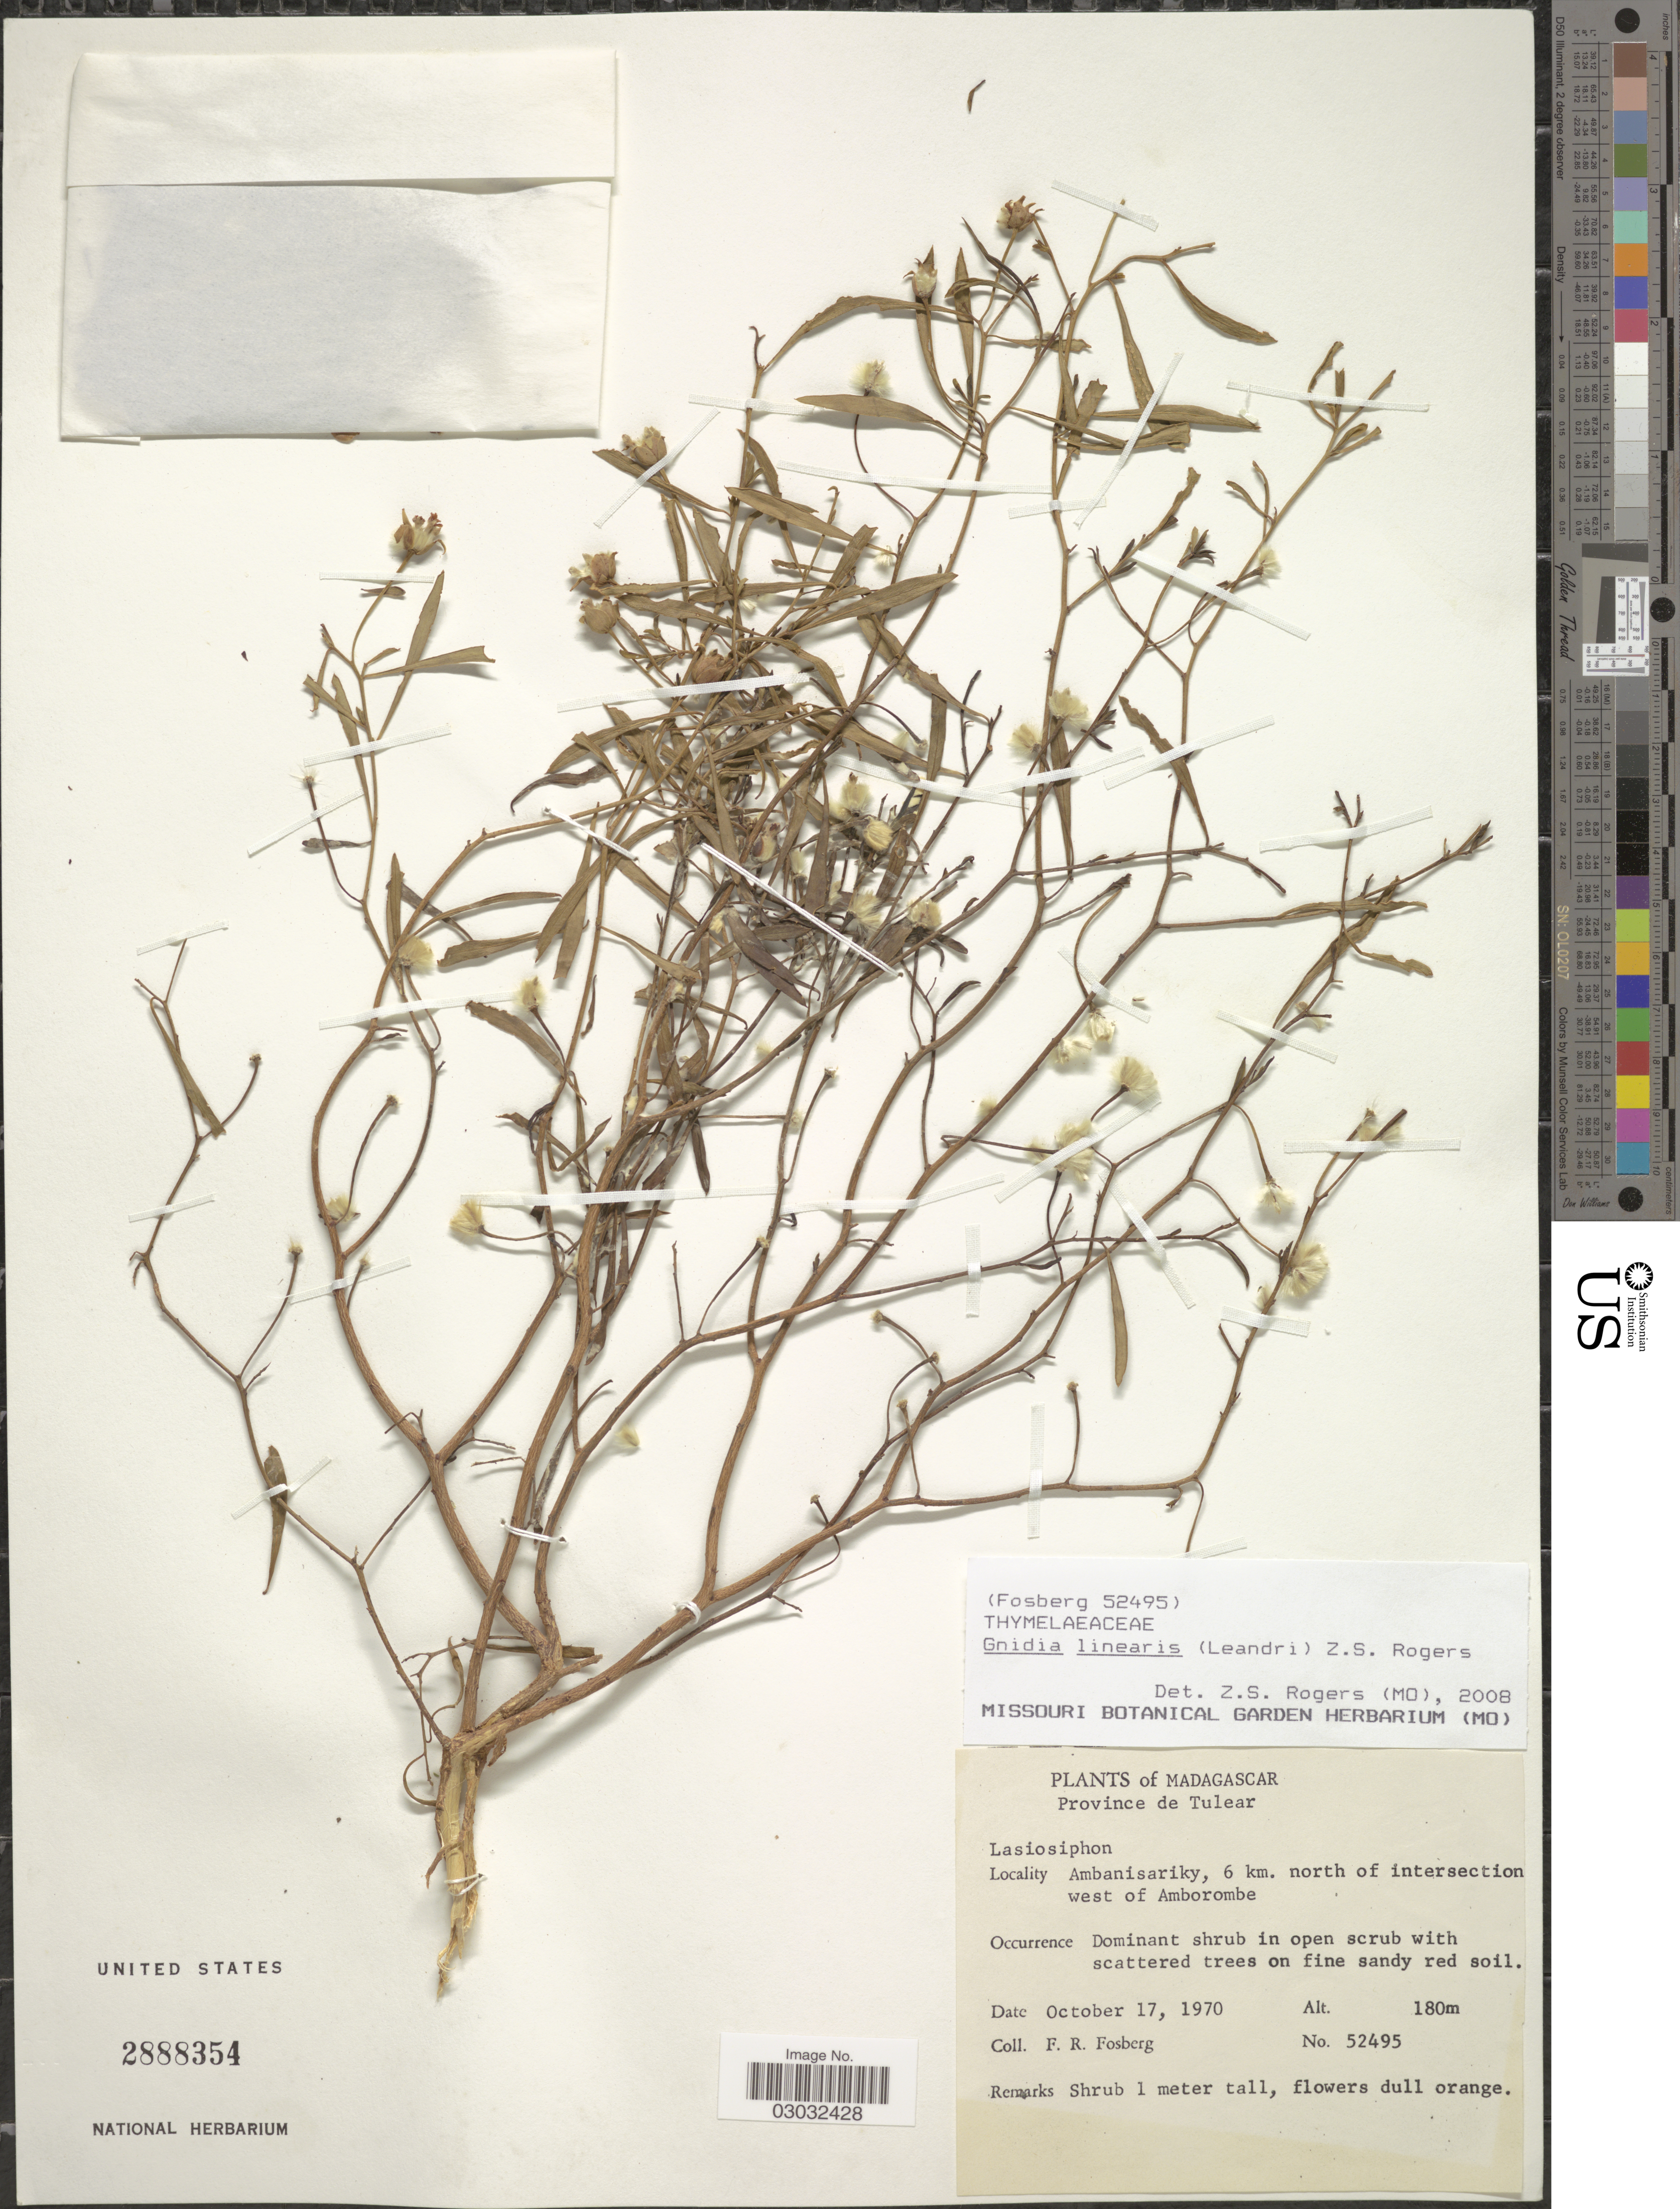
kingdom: Plantae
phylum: Tracheophyta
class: Magnoliopsida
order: Malvales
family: Thymelaeaceae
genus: Lasiosiphon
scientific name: Lasiosiphon decaryi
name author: Leandri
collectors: F. R. Fosberg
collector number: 52495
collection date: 1970-10-17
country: Madagascar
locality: Province of Tulear. Ambanisariky, 6 km. north of inetersection west of Amborombe.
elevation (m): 180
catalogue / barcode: US 2888354